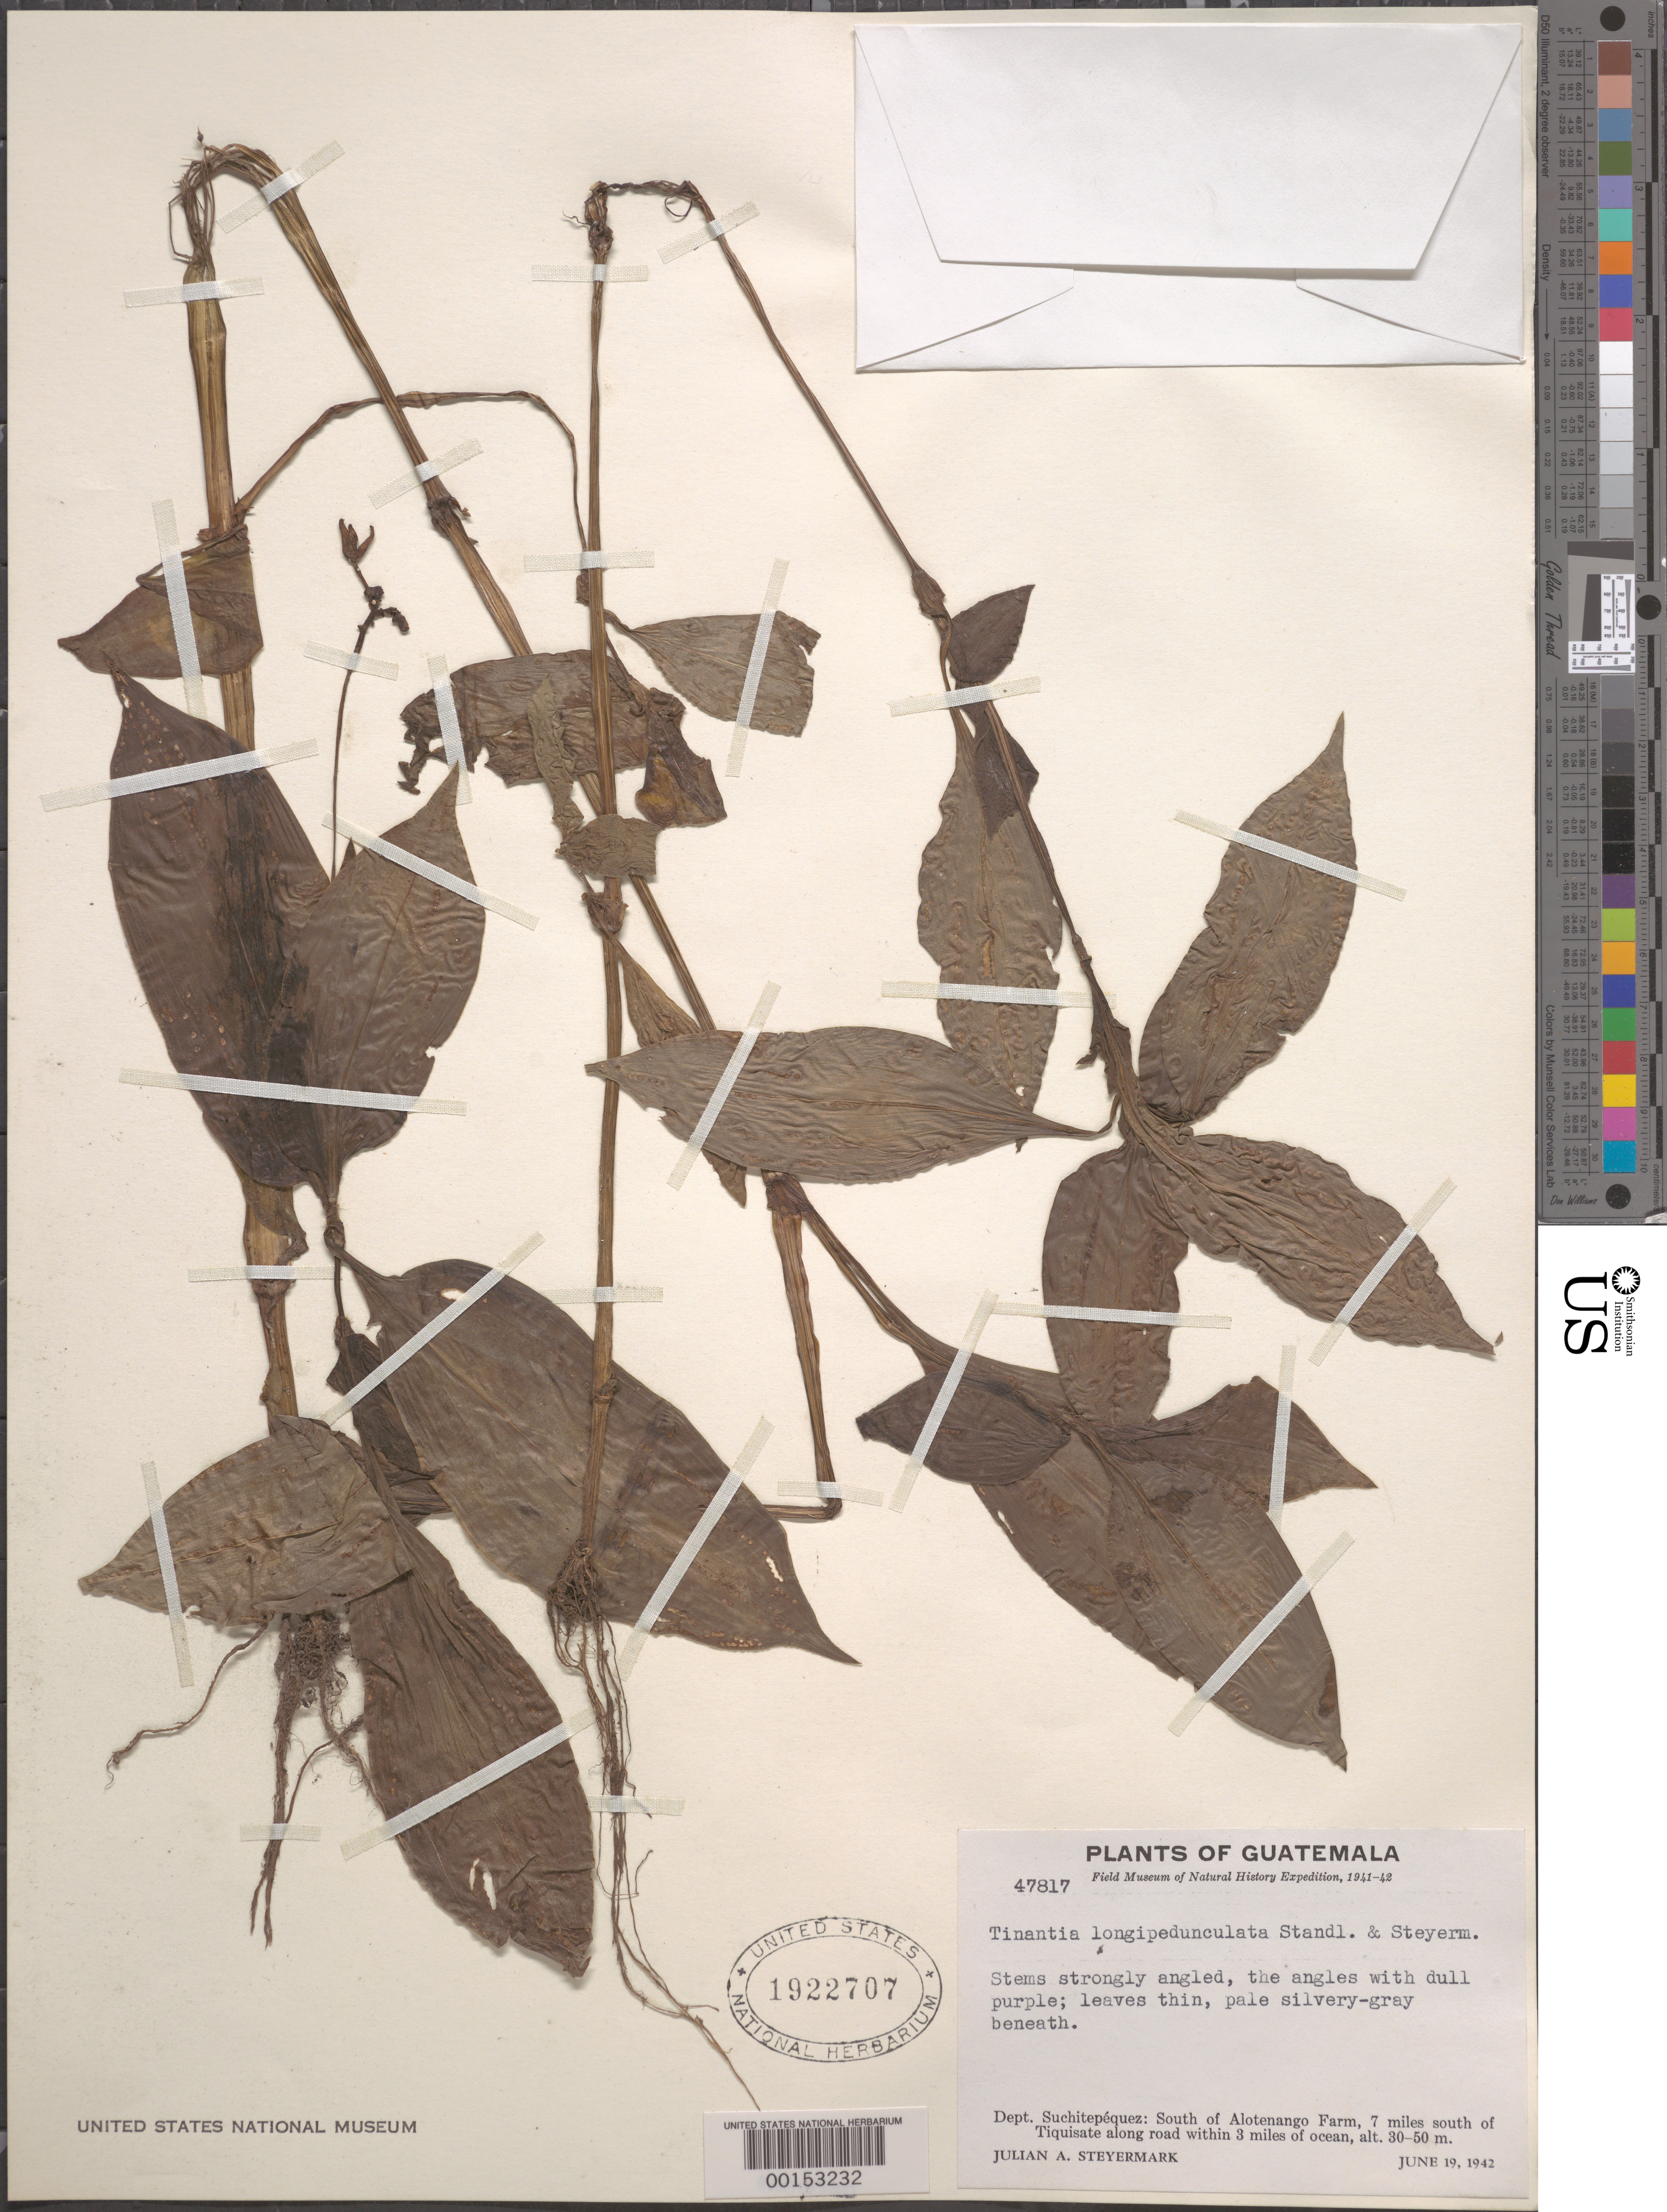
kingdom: Plantae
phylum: Tracheophyta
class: Liliopsida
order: Commelinales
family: Commelinaceae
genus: Tinantia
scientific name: Tinantia longipedunculata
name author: Standl. & Steyerm.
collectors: J. Steyermark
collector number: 47817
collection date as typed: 19 Jun 1942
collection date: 1942-06-19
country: Guatemala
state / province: Suchitepéquez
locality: S of tiquisate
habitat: Roadside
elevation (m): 30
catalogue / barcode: US 1922707